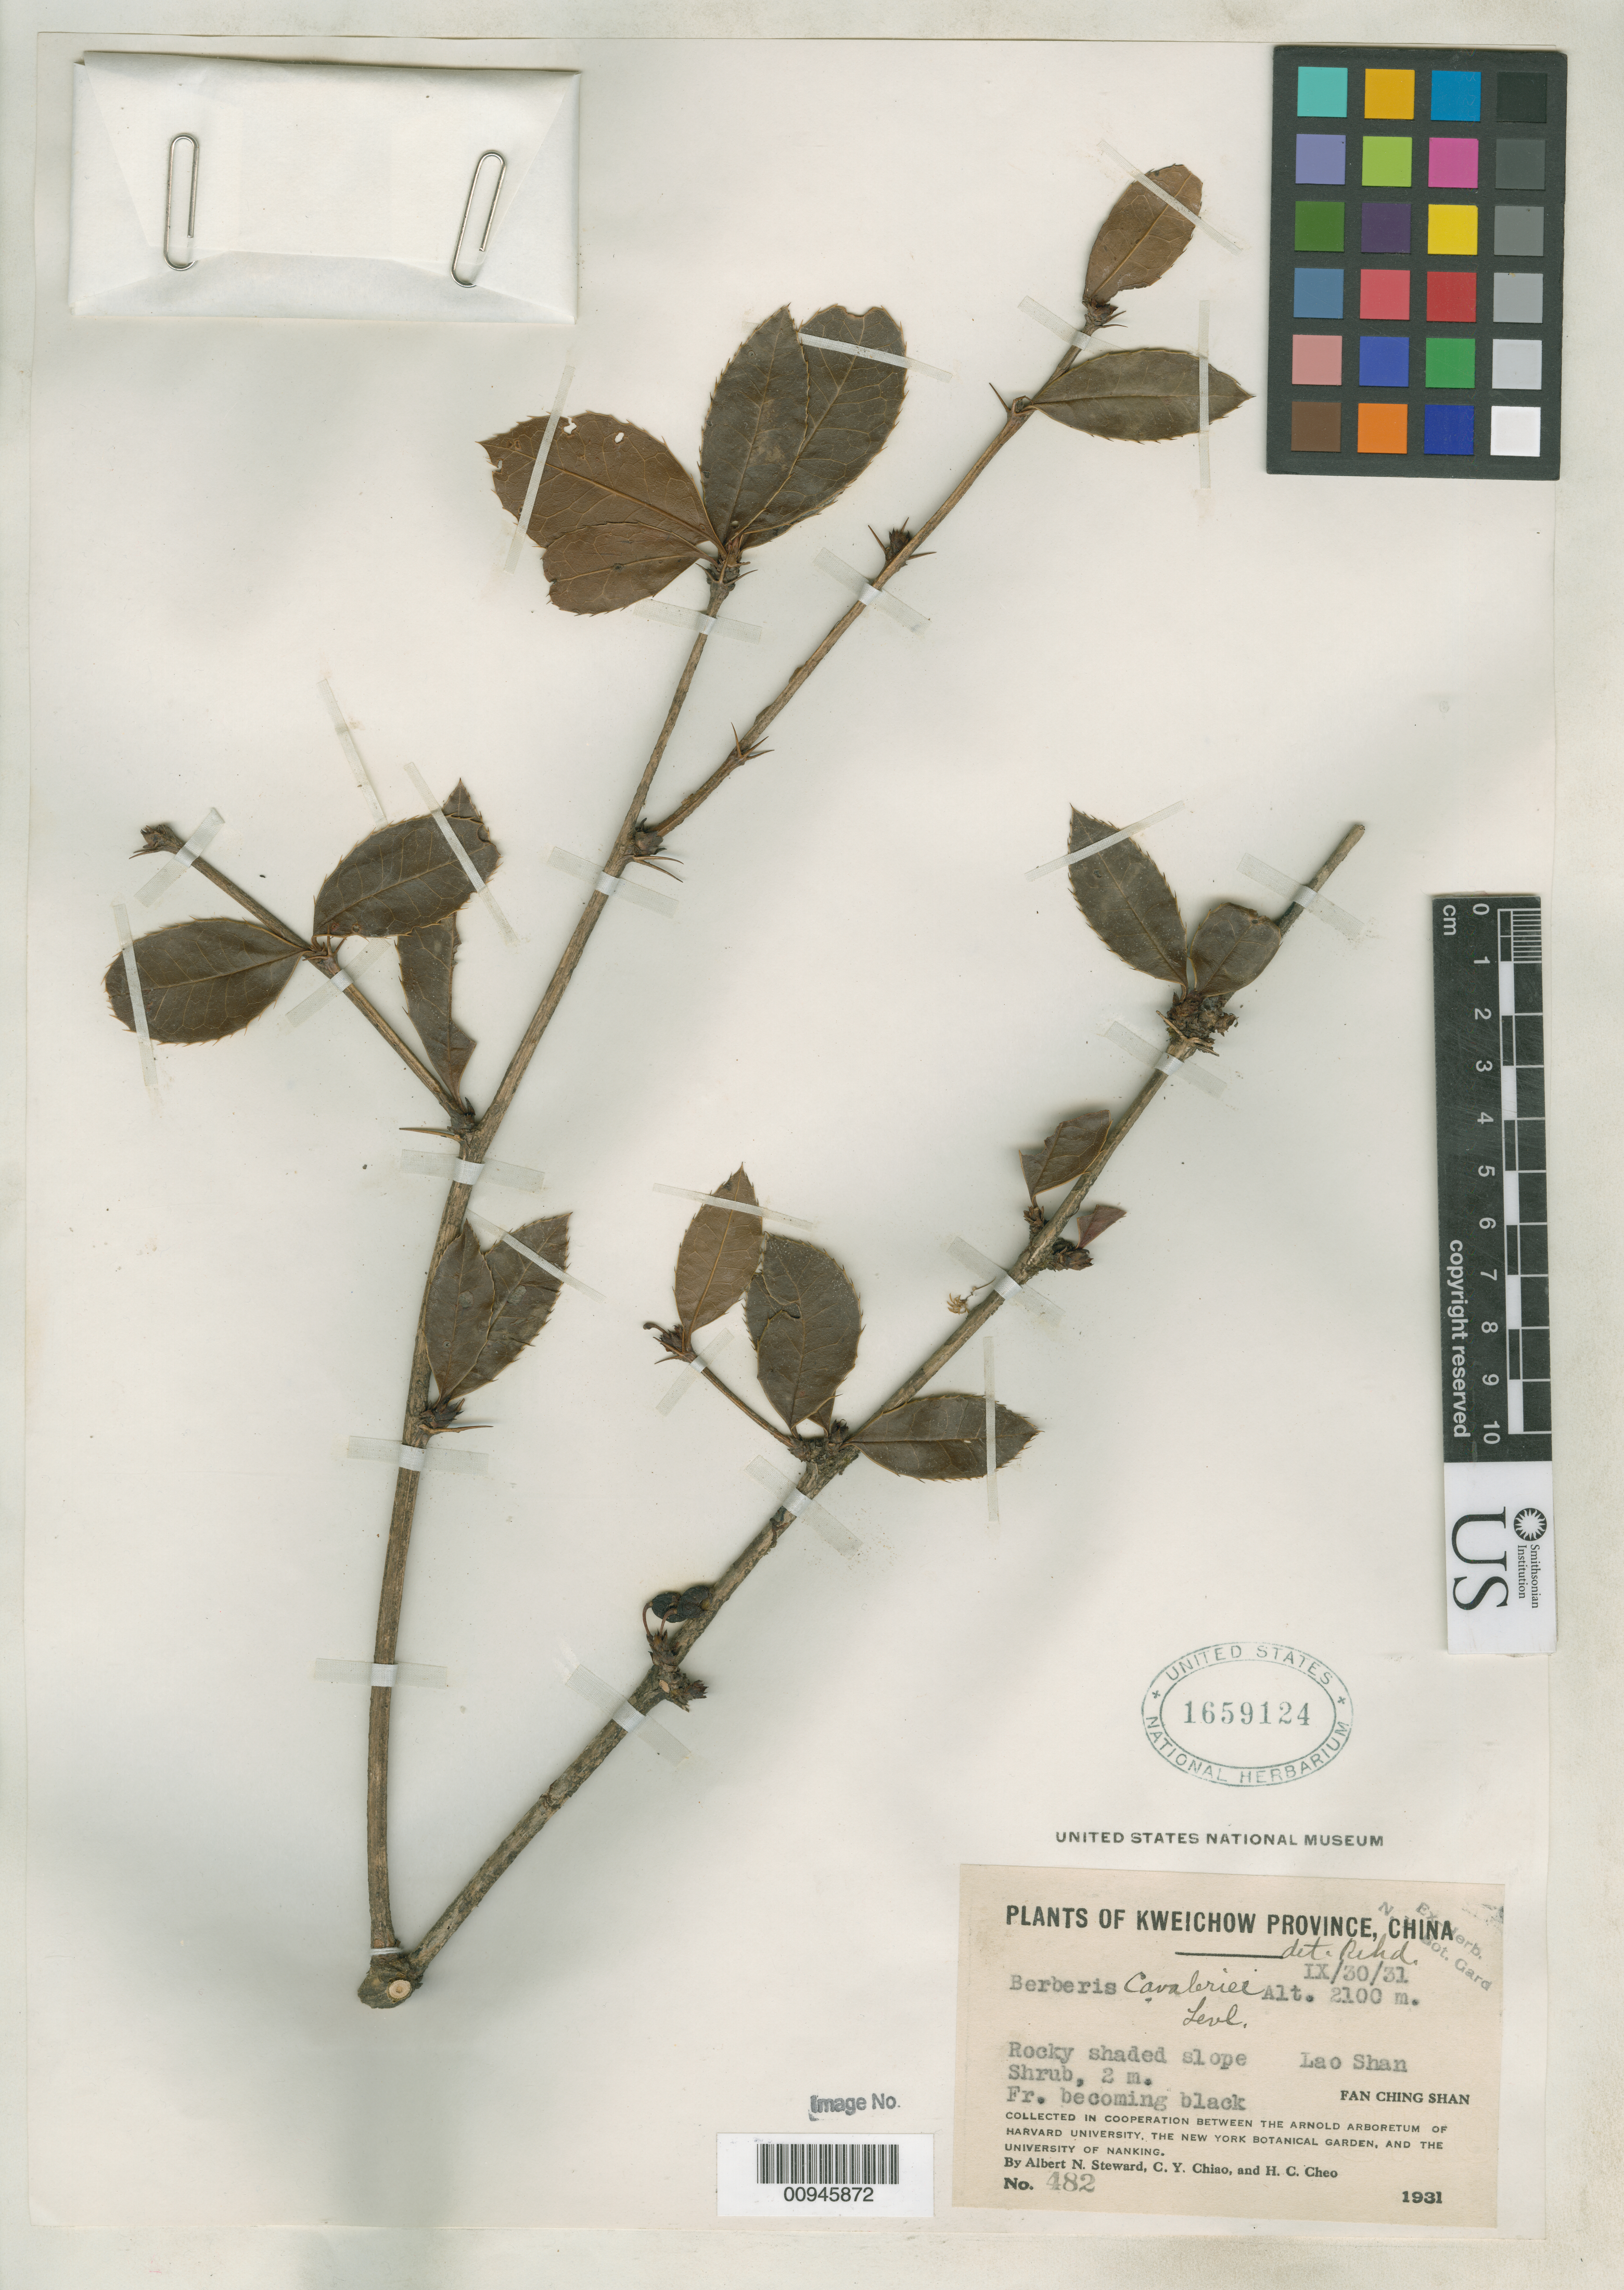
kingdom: Plantae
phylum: Tracheophyta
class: Magnoliopsida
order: Ranunculales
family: Berberidaceae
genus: Berberis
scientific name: Berberis xanthoclada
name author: C.K. Schneid.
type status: Isotype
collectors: A. N. Steward, C. Y. Chiao & H. Cheo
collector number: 482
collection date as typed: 30 Sep 1931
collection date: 1931-09-30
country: China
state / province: Guizhou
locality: Kweichow Province, Lao Shan.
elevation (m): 2100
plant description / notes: Identified as isotype by Julian Harber based on image viewed, email comm. July 2009.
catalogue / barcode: US 1659124